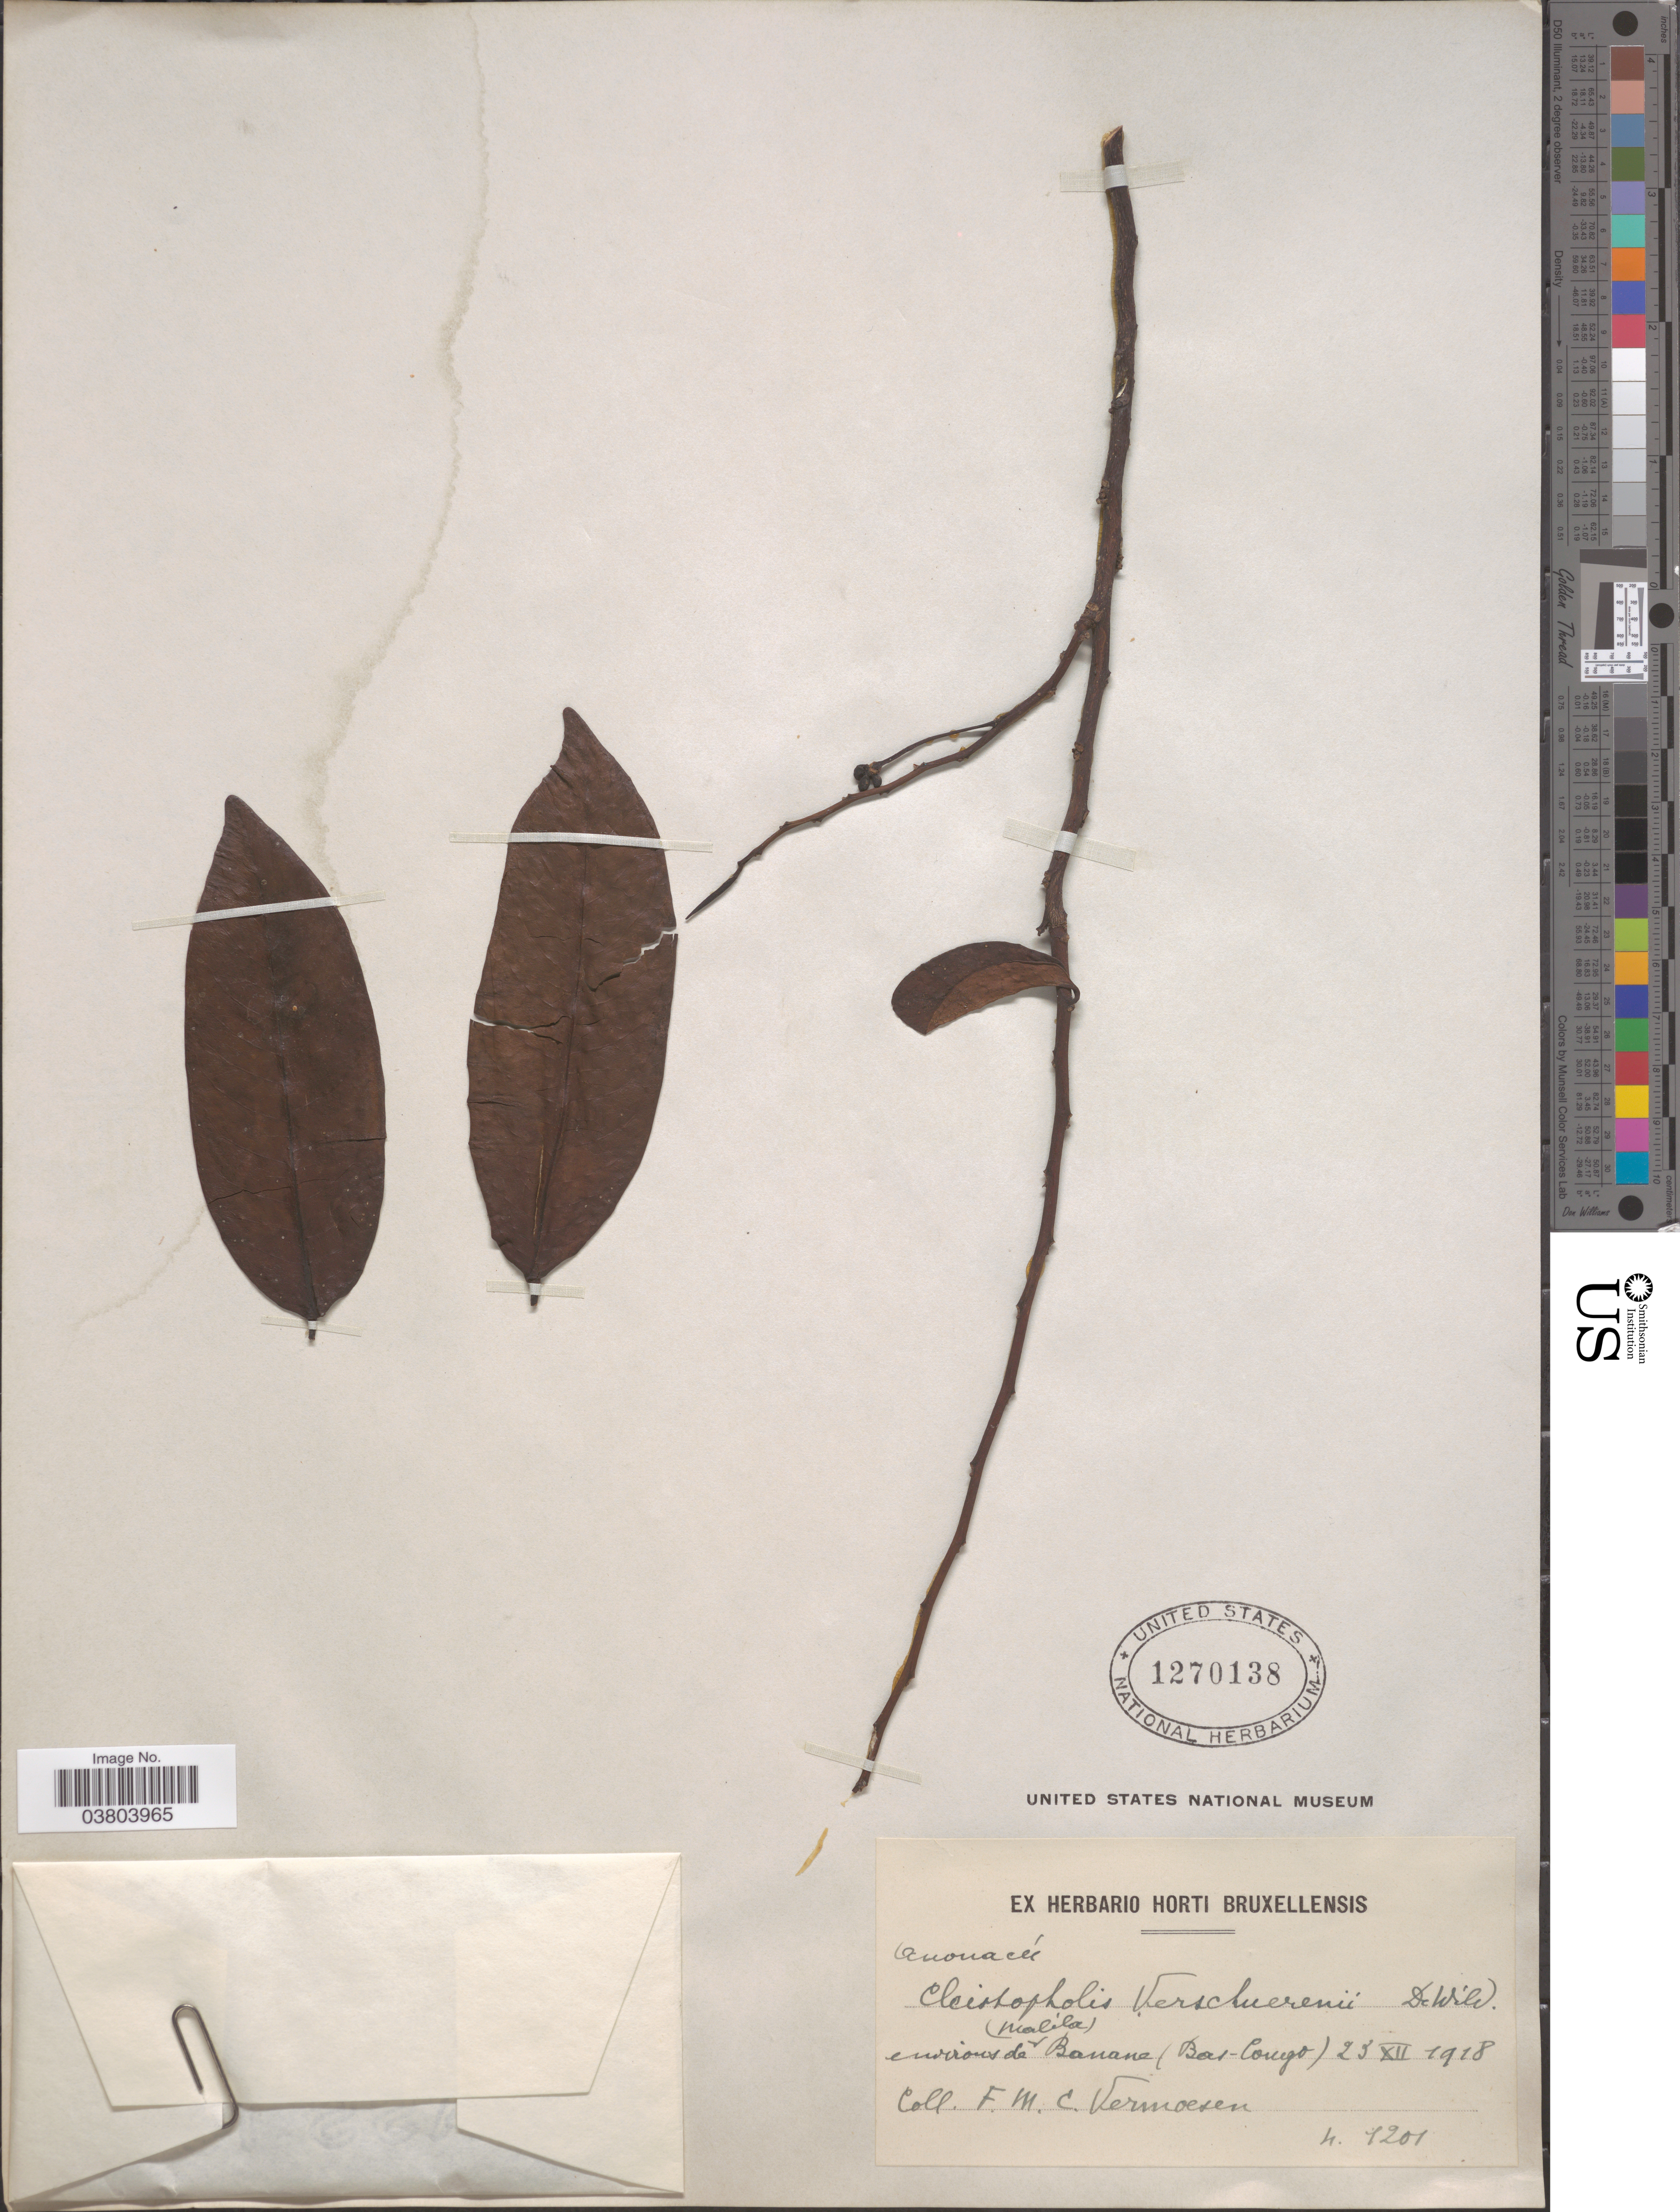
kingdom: Plantae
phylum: Tracheophyta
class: Magnoliopsida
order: Magnoliales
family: Annonaceae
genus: Cleistopholis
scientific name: Cleistopholis verschuereni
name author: De Wild.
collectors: C. Vermoesen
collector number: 1201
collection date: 1918-12-23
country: Congo, Democratic Republic of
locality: Environs de Malela Banane (Bas-Congo).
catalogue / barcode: US 1270138